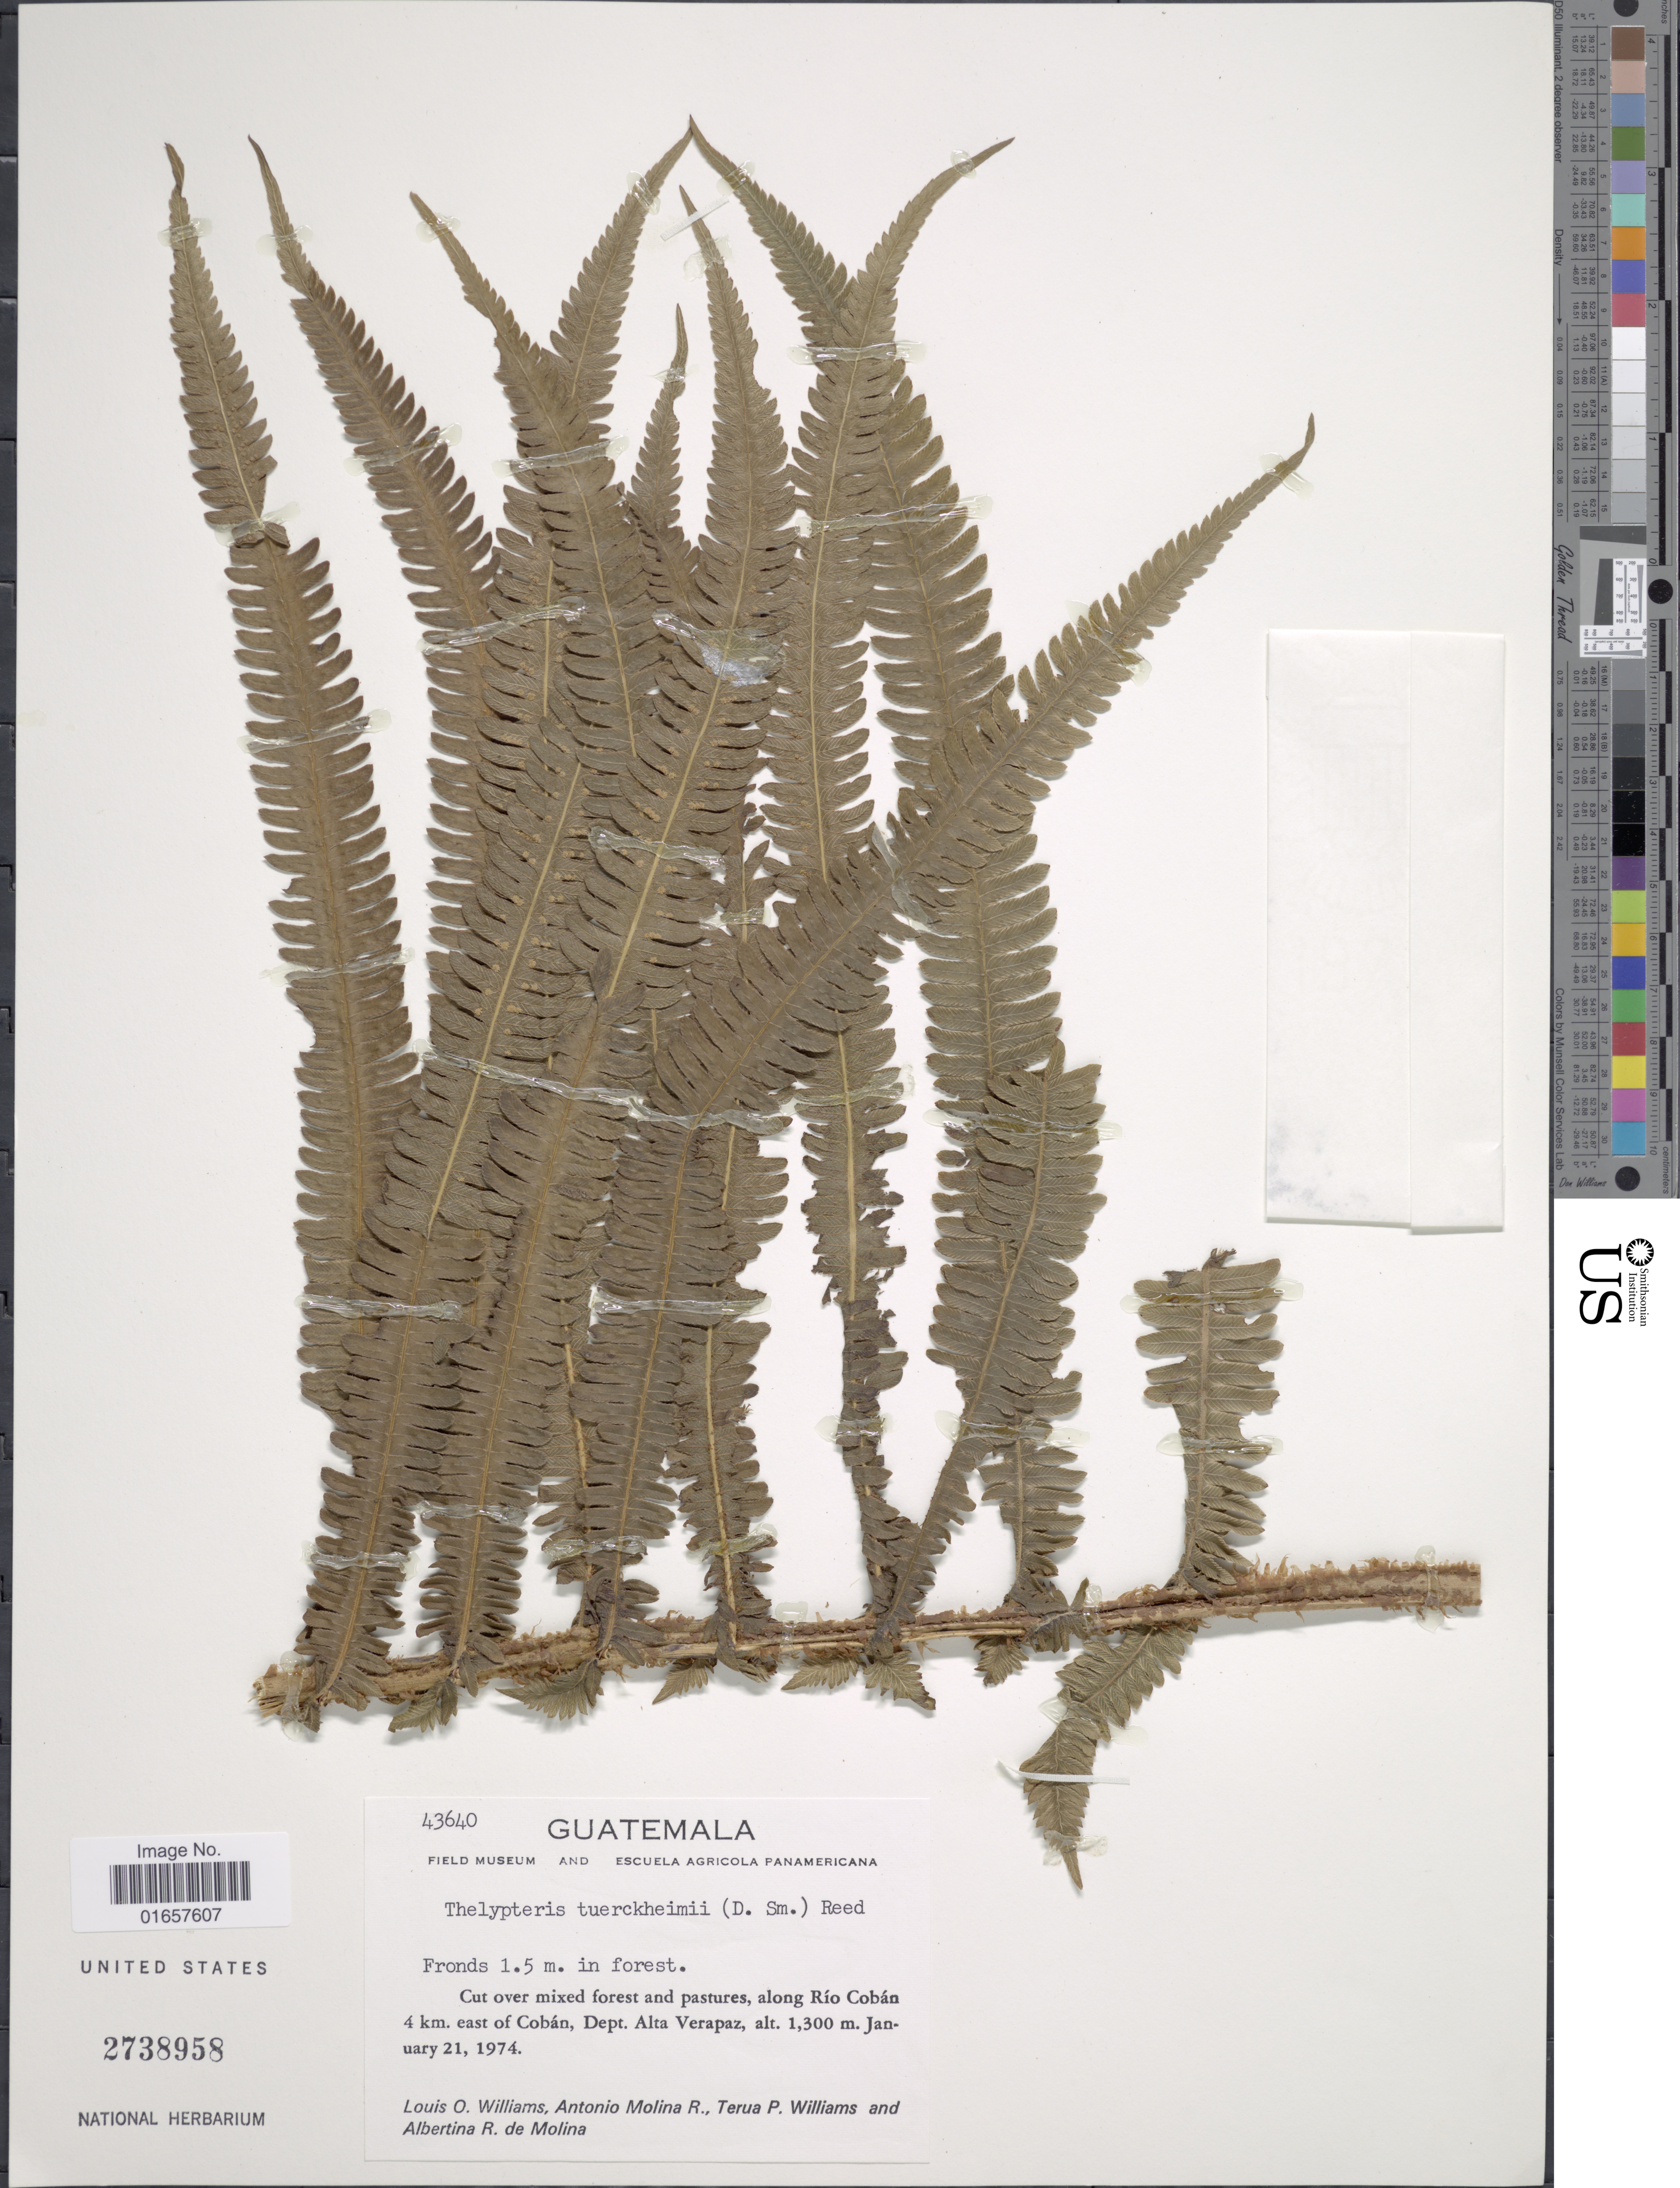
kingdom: Plantae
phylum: Tracheophyta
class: Polypodiopsida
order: Polypodiales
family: Thelypteridaceae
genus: Christella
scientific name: Christella tuerckheimii comb. ined.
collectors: L. O. Williams, A. Molina R., T. P. Williams & A. R. Molina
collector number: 43640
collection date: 1974-01-21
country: Guatemala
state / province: Alta Verapaz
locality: Guatemala, along Río Cobán 4 km. east of Cobán, Dept. Alta Verapaz.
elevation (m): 1300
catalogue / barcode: US 2738958